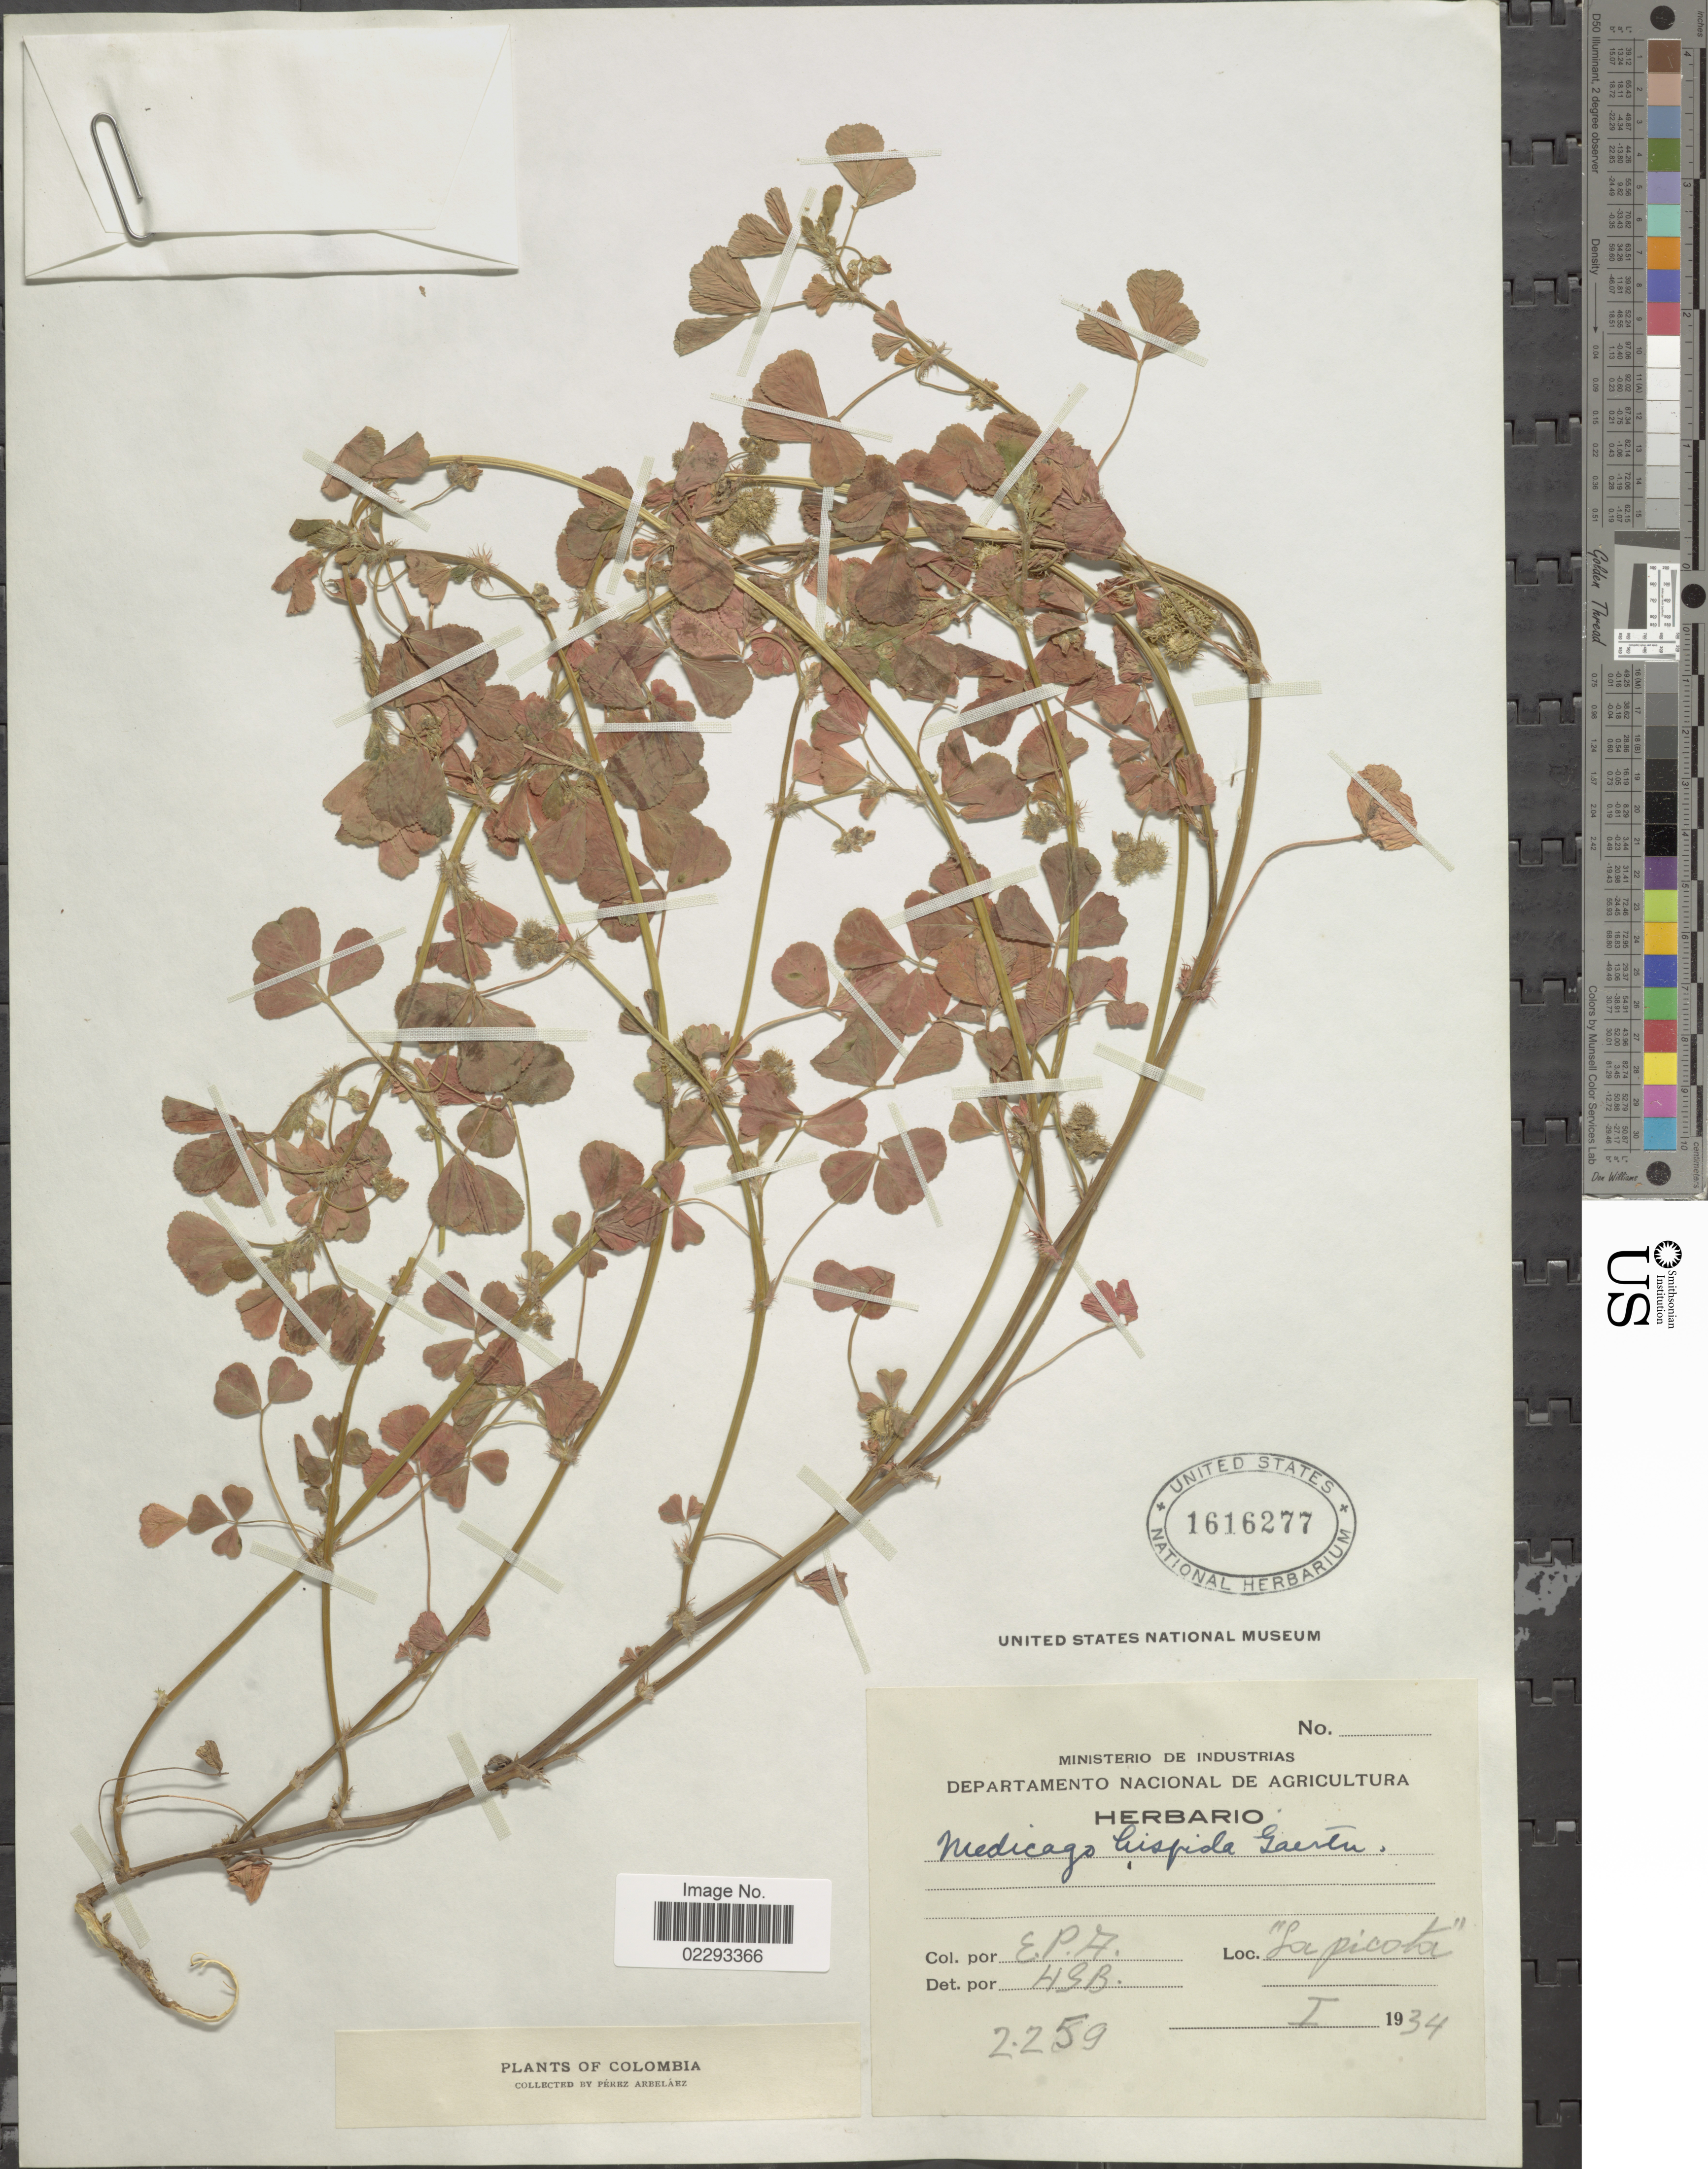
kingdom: Plantae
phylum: Tracheophyta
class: Magnoliopsida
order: Fabales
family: Fabaceae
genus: Medicago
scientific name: Medicago polymorpha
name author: L.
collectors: E. Pérez Arbeláez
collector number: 2259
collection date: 1934-01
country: Colombia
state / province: Bogota D.C.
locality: La Picota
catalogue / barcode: US 1616277